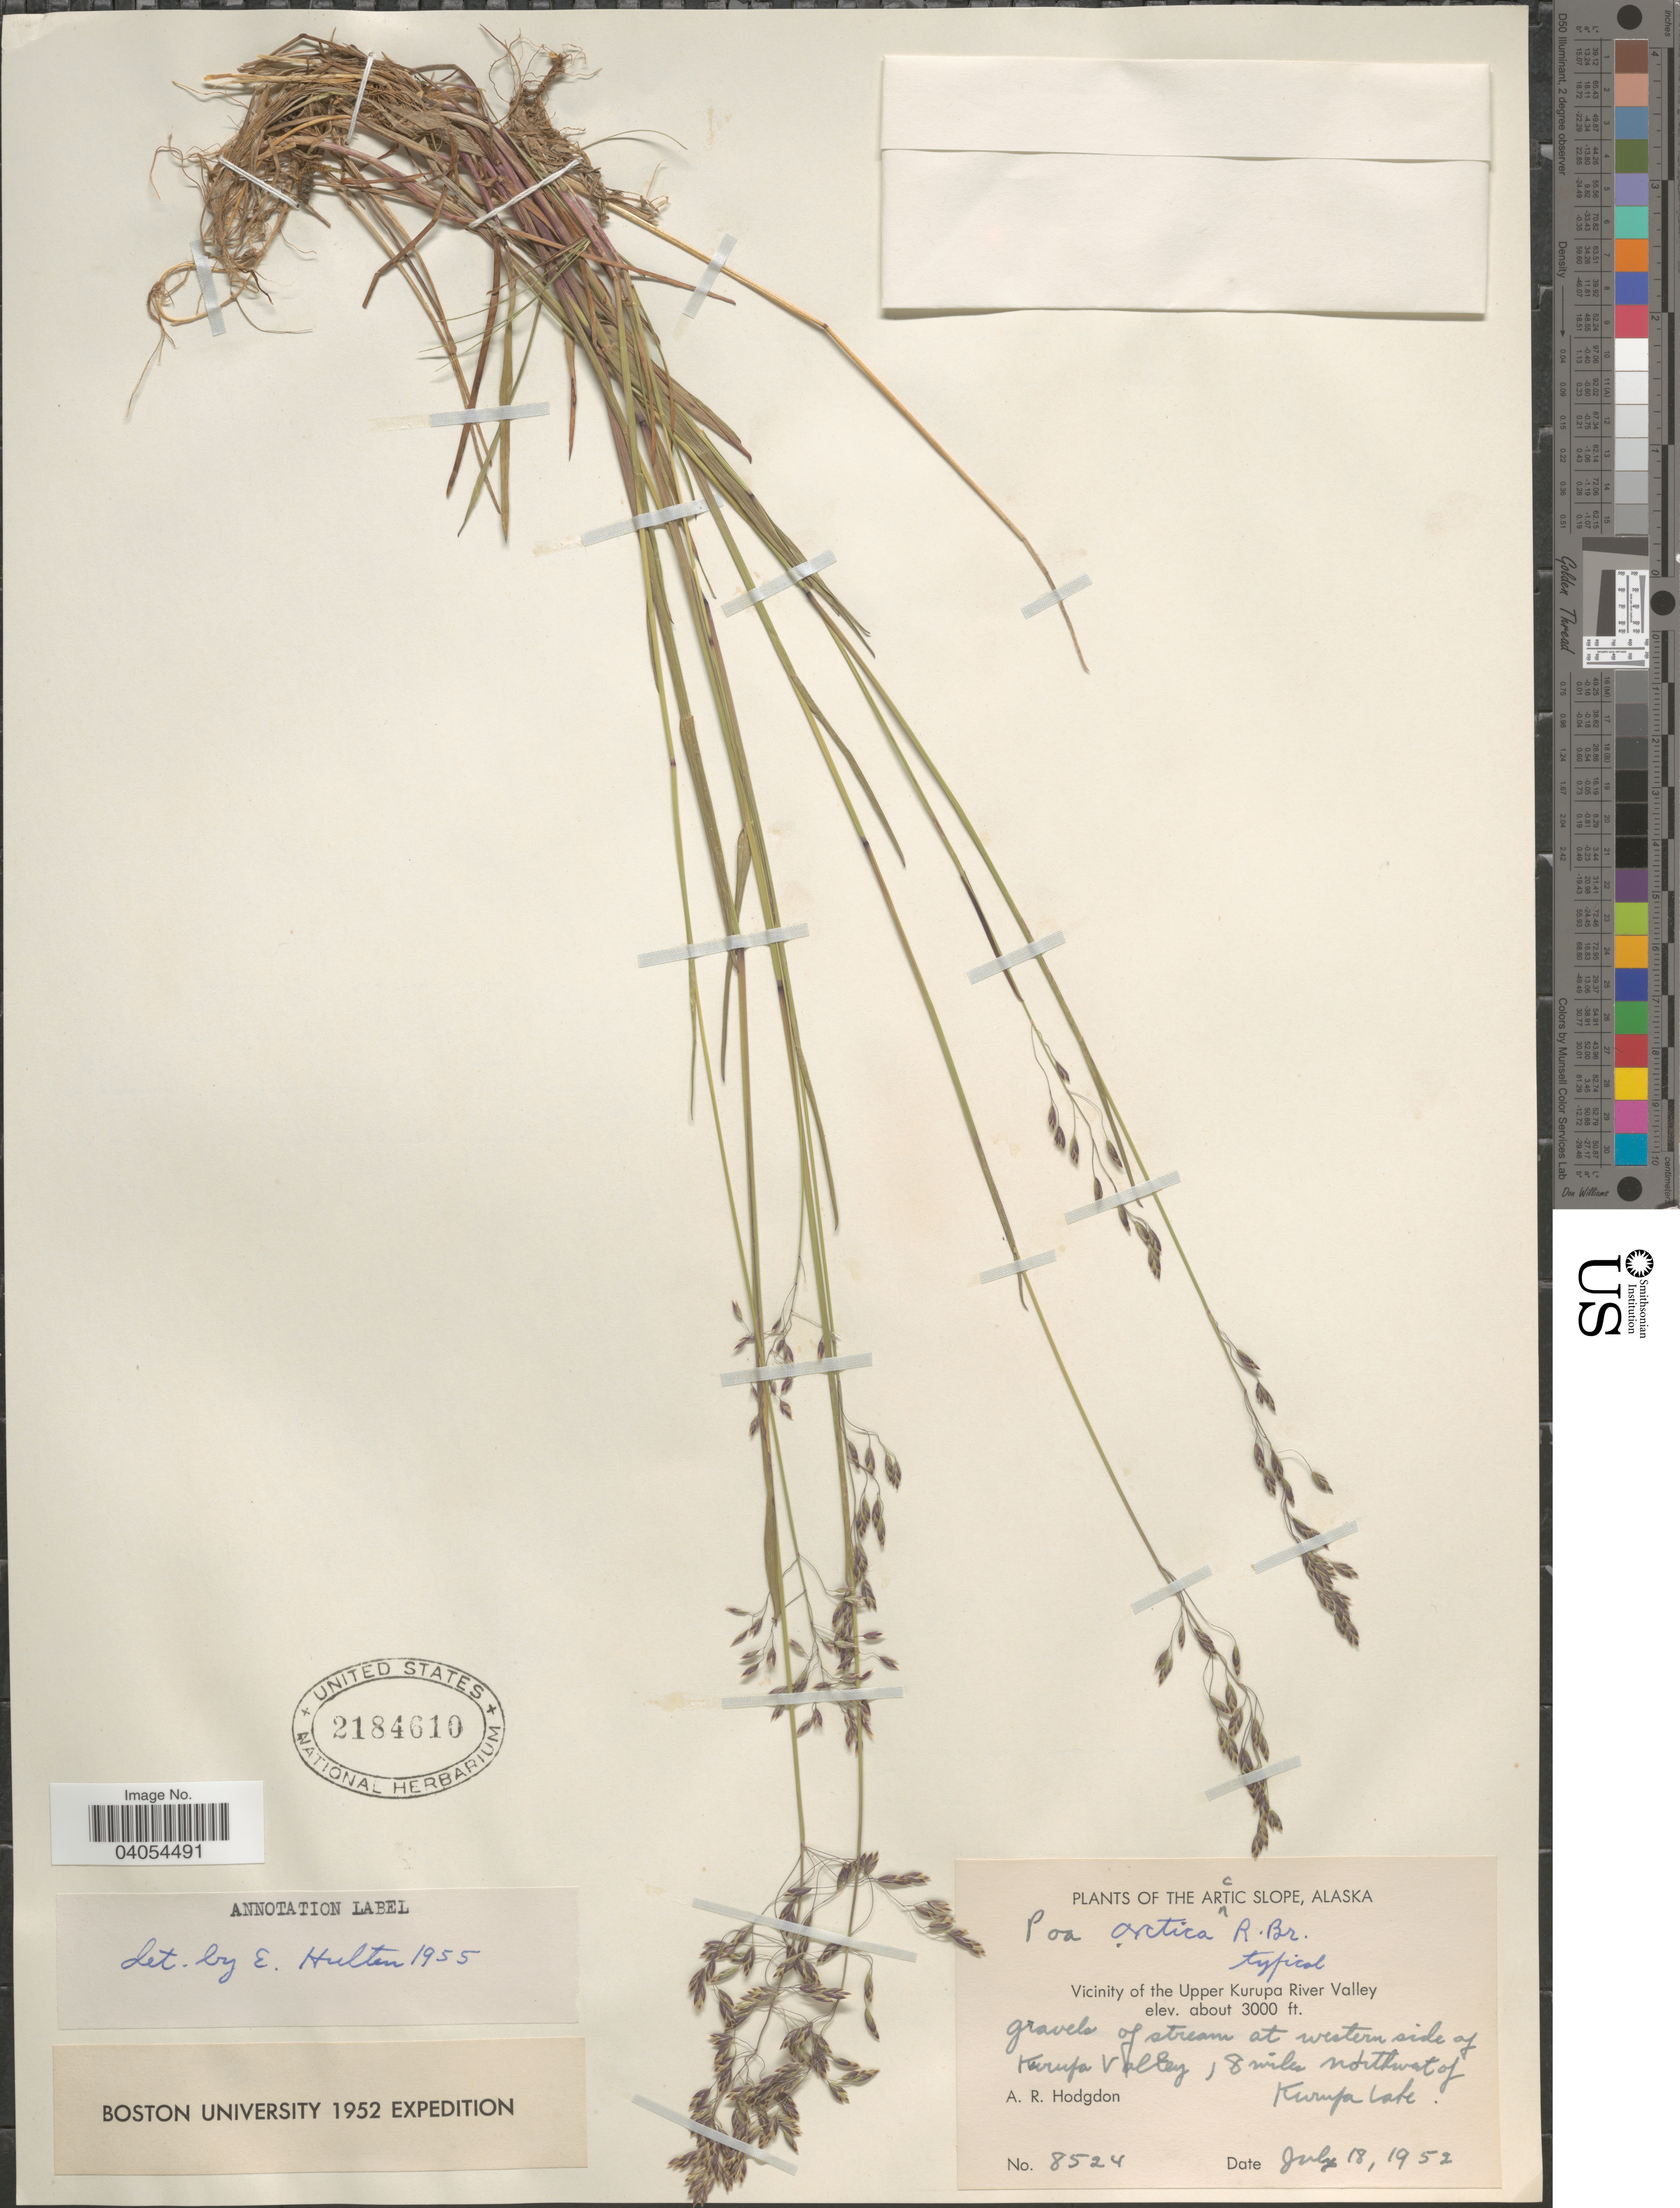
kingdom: Plantae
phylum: Tracheophyta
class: Liliopsida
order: Poales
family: Poaceae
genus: Poa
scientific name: Poa arctica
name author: R. Br.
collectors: A. R. Hodgdon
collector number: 8524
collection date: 1952-07-18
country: United States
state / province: Alaska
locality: Arctic Slope. Vicinity of the Upper Kurupa River Valley. Gravels of stream at western side of Kurupa Valley, 8 miles northwest of Kurupa lake.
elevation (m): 914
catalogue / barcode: US 2184610